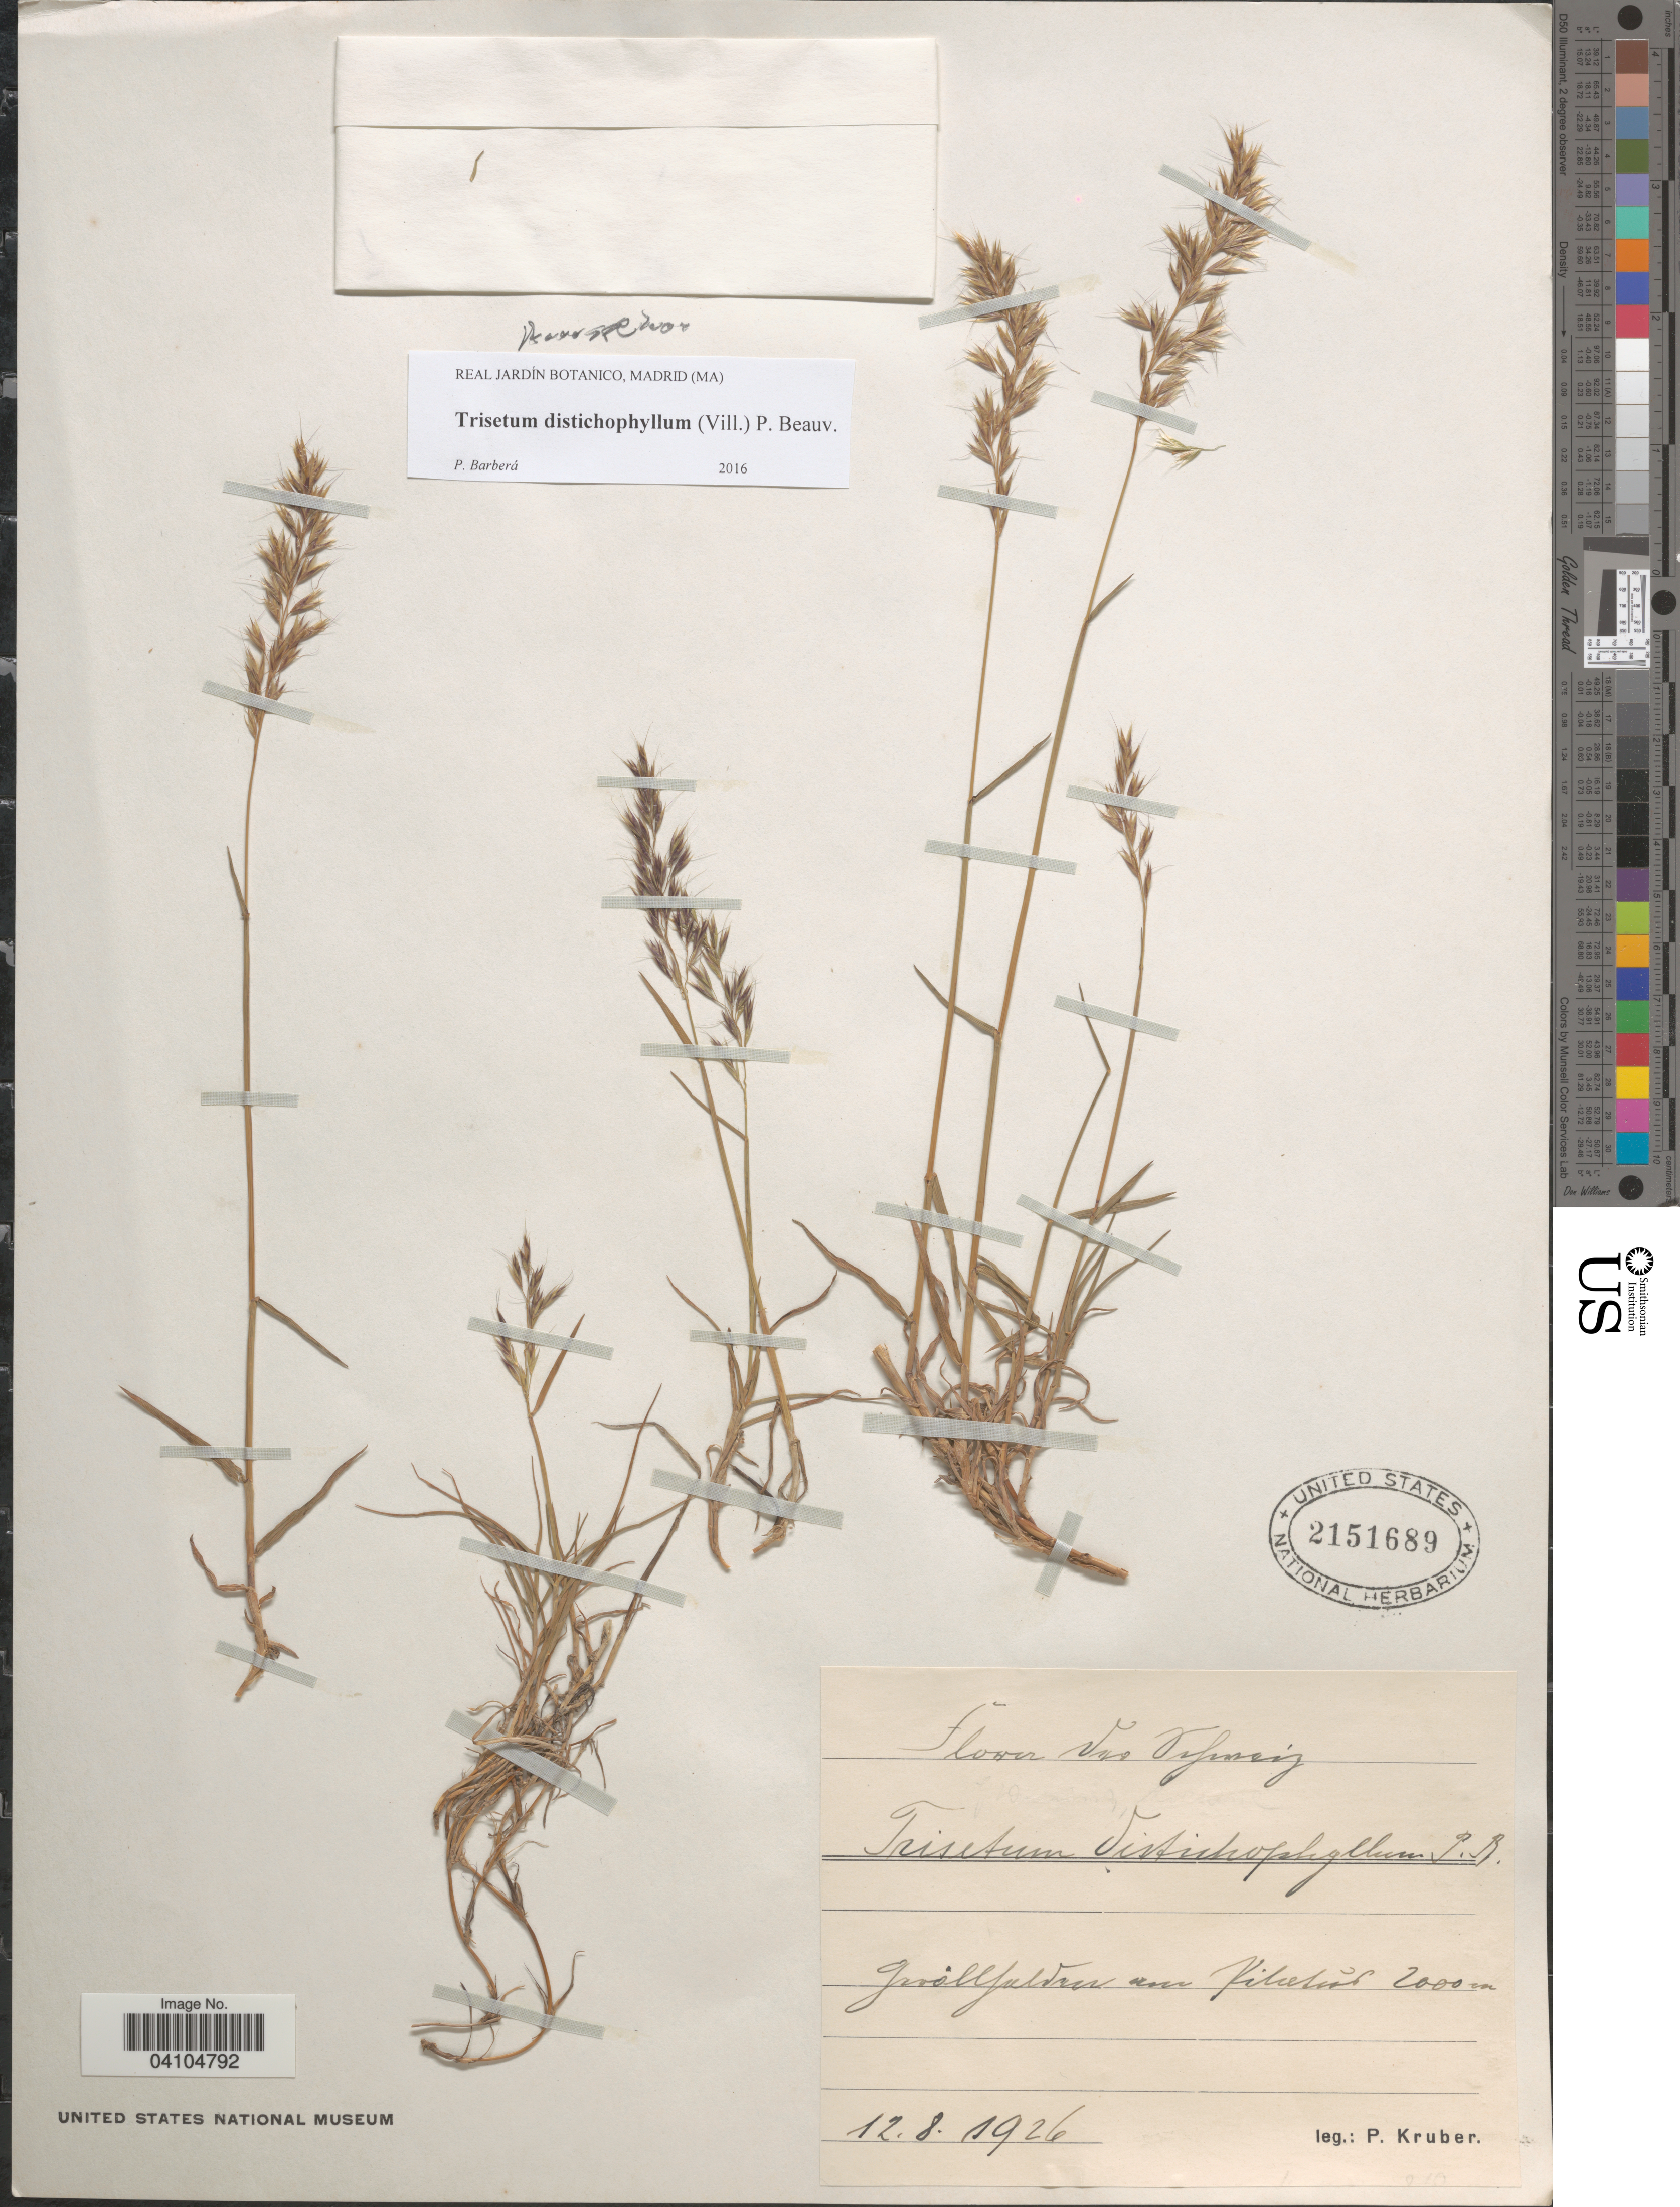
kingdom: Plantae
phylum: Tracheophyta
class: Liliopsida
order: Poales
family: Poaceae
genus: Acrospelion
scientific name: Acrospelion distichophyllum ined.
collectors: P. Kruber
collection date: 1926-08-12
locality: Pilmeiz. Gnöllfalden am Kilatud. [interpreted]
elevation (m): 2000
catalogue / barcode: US 2151689